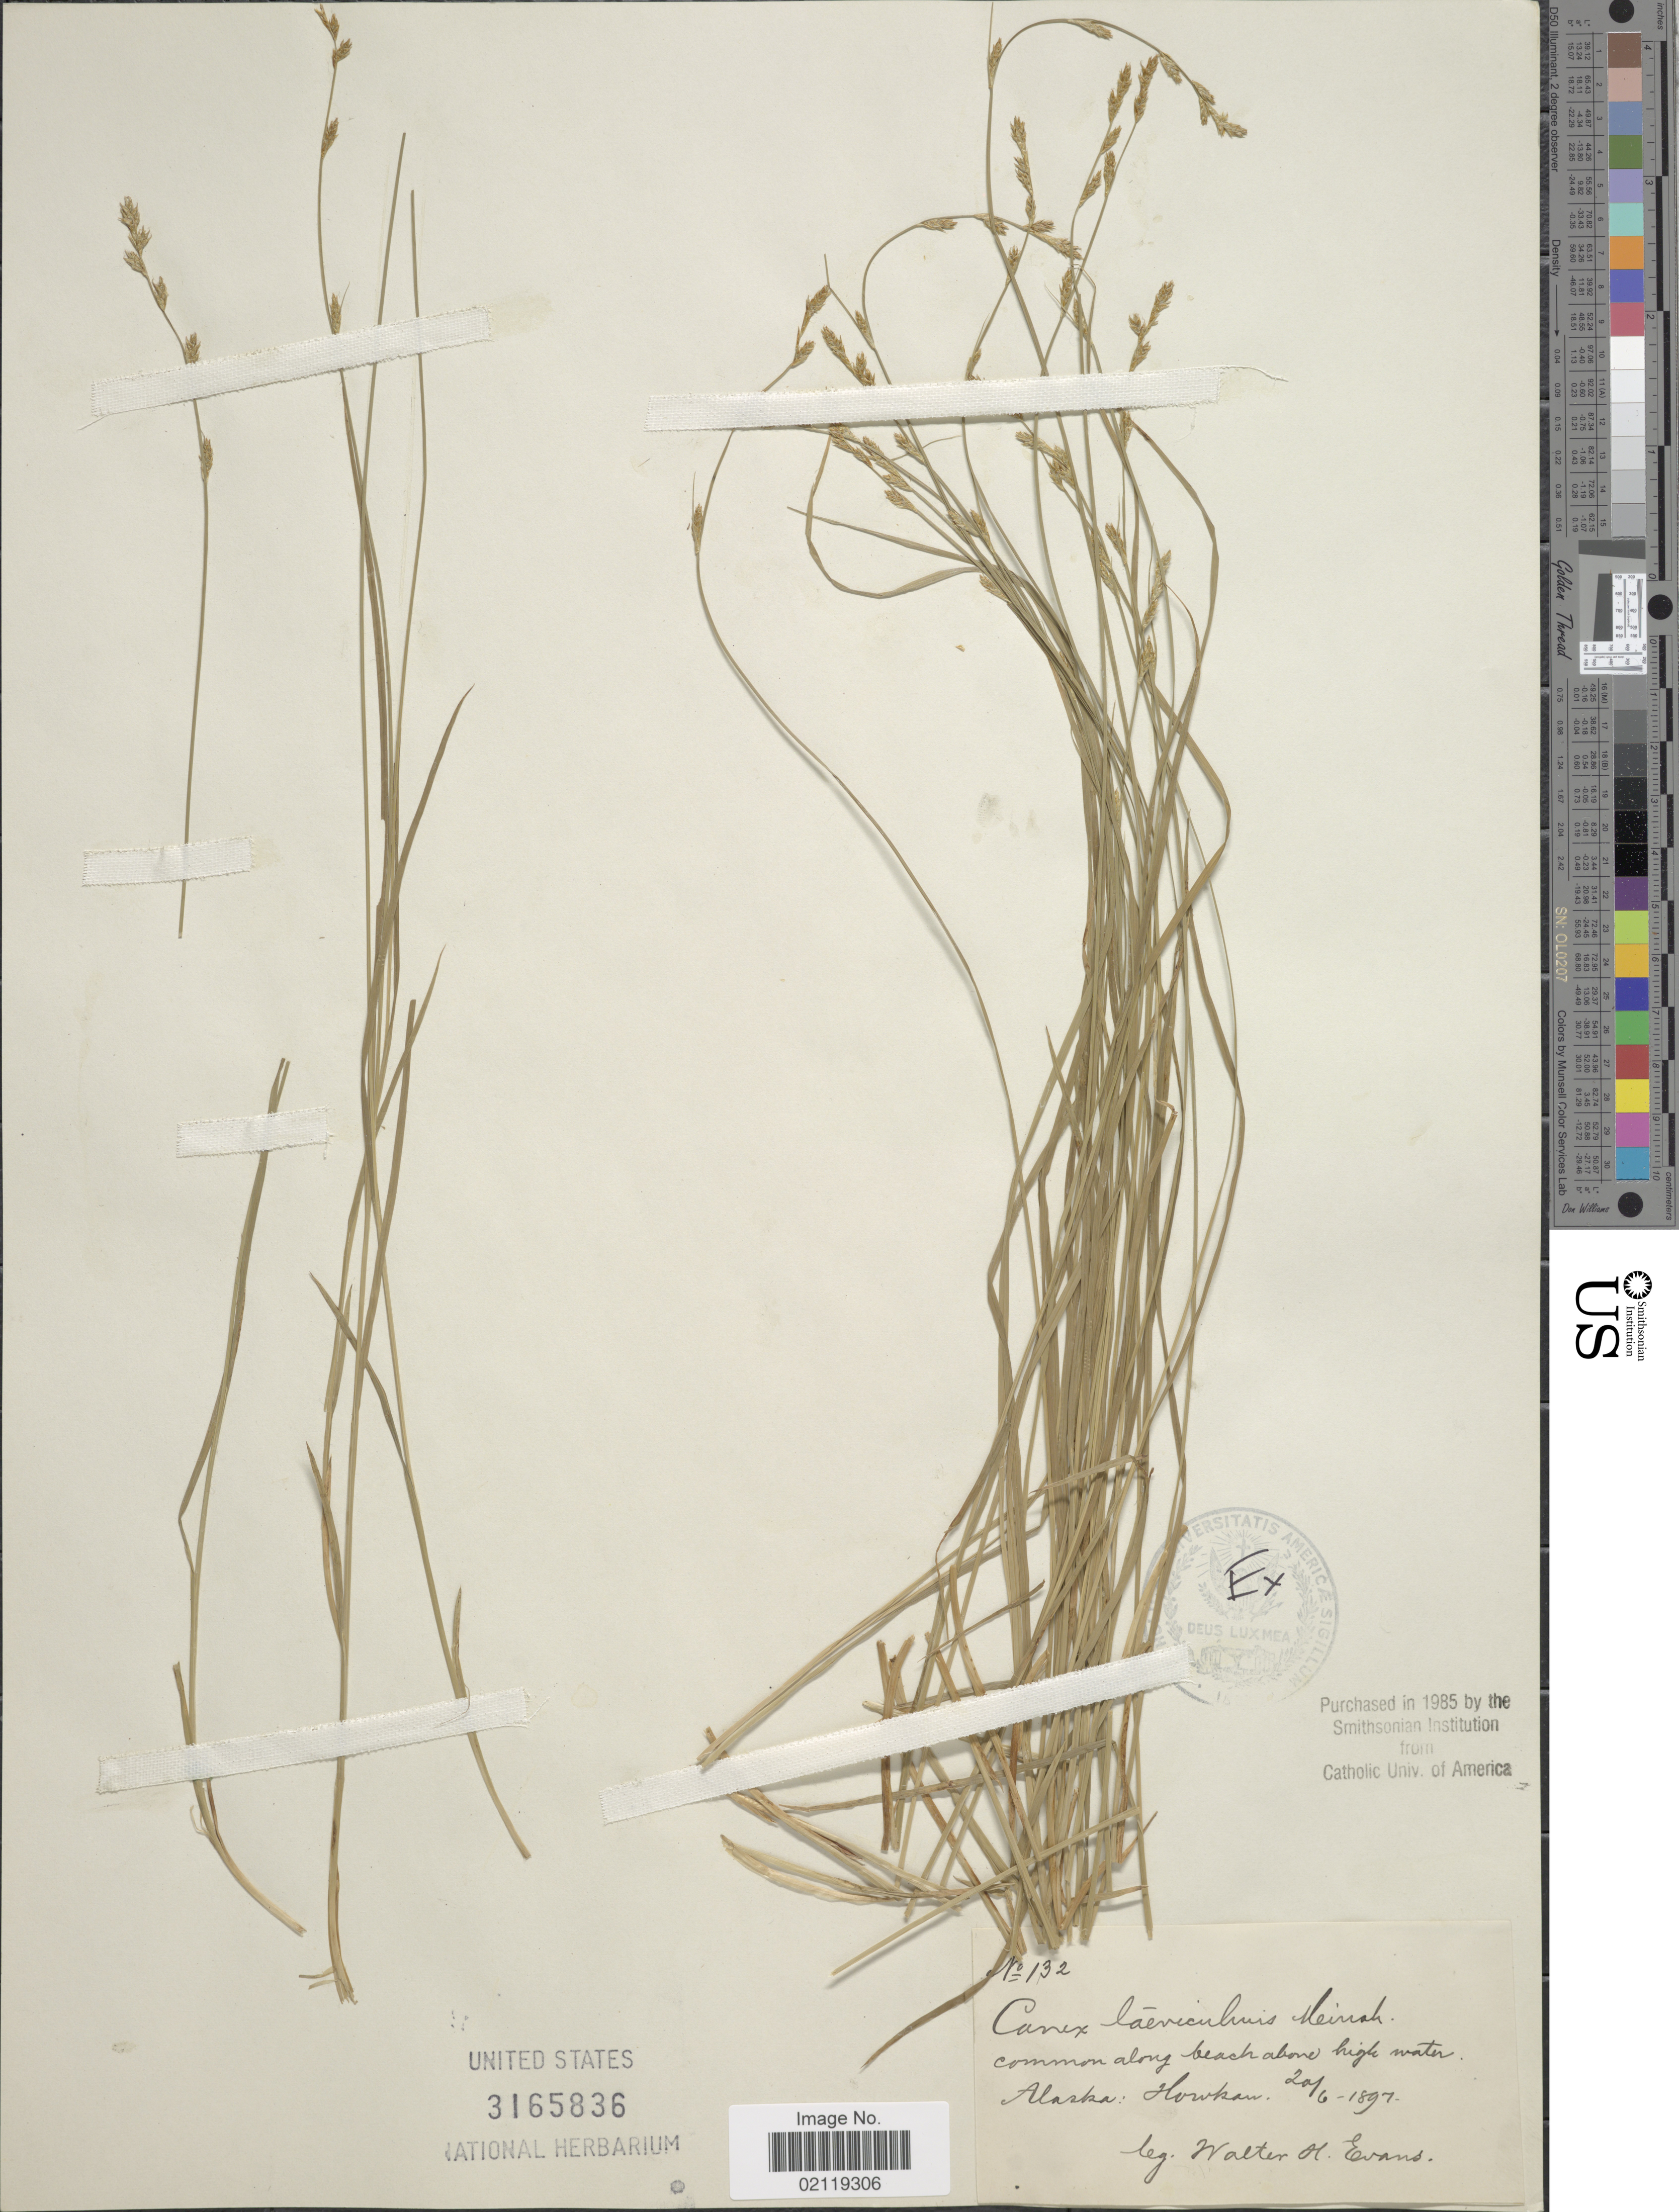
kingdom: Plantae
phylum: Tracheophyta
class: Liliopsida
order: Poales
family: Cyperaceae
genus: Carex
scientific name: Carex laeviculmis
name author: Meinsh.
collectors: W. H. Evans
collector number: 132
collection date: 1897-06-20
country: United States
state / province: Alaska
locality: Along beach above high water. Howkan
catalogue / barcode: US 3165836